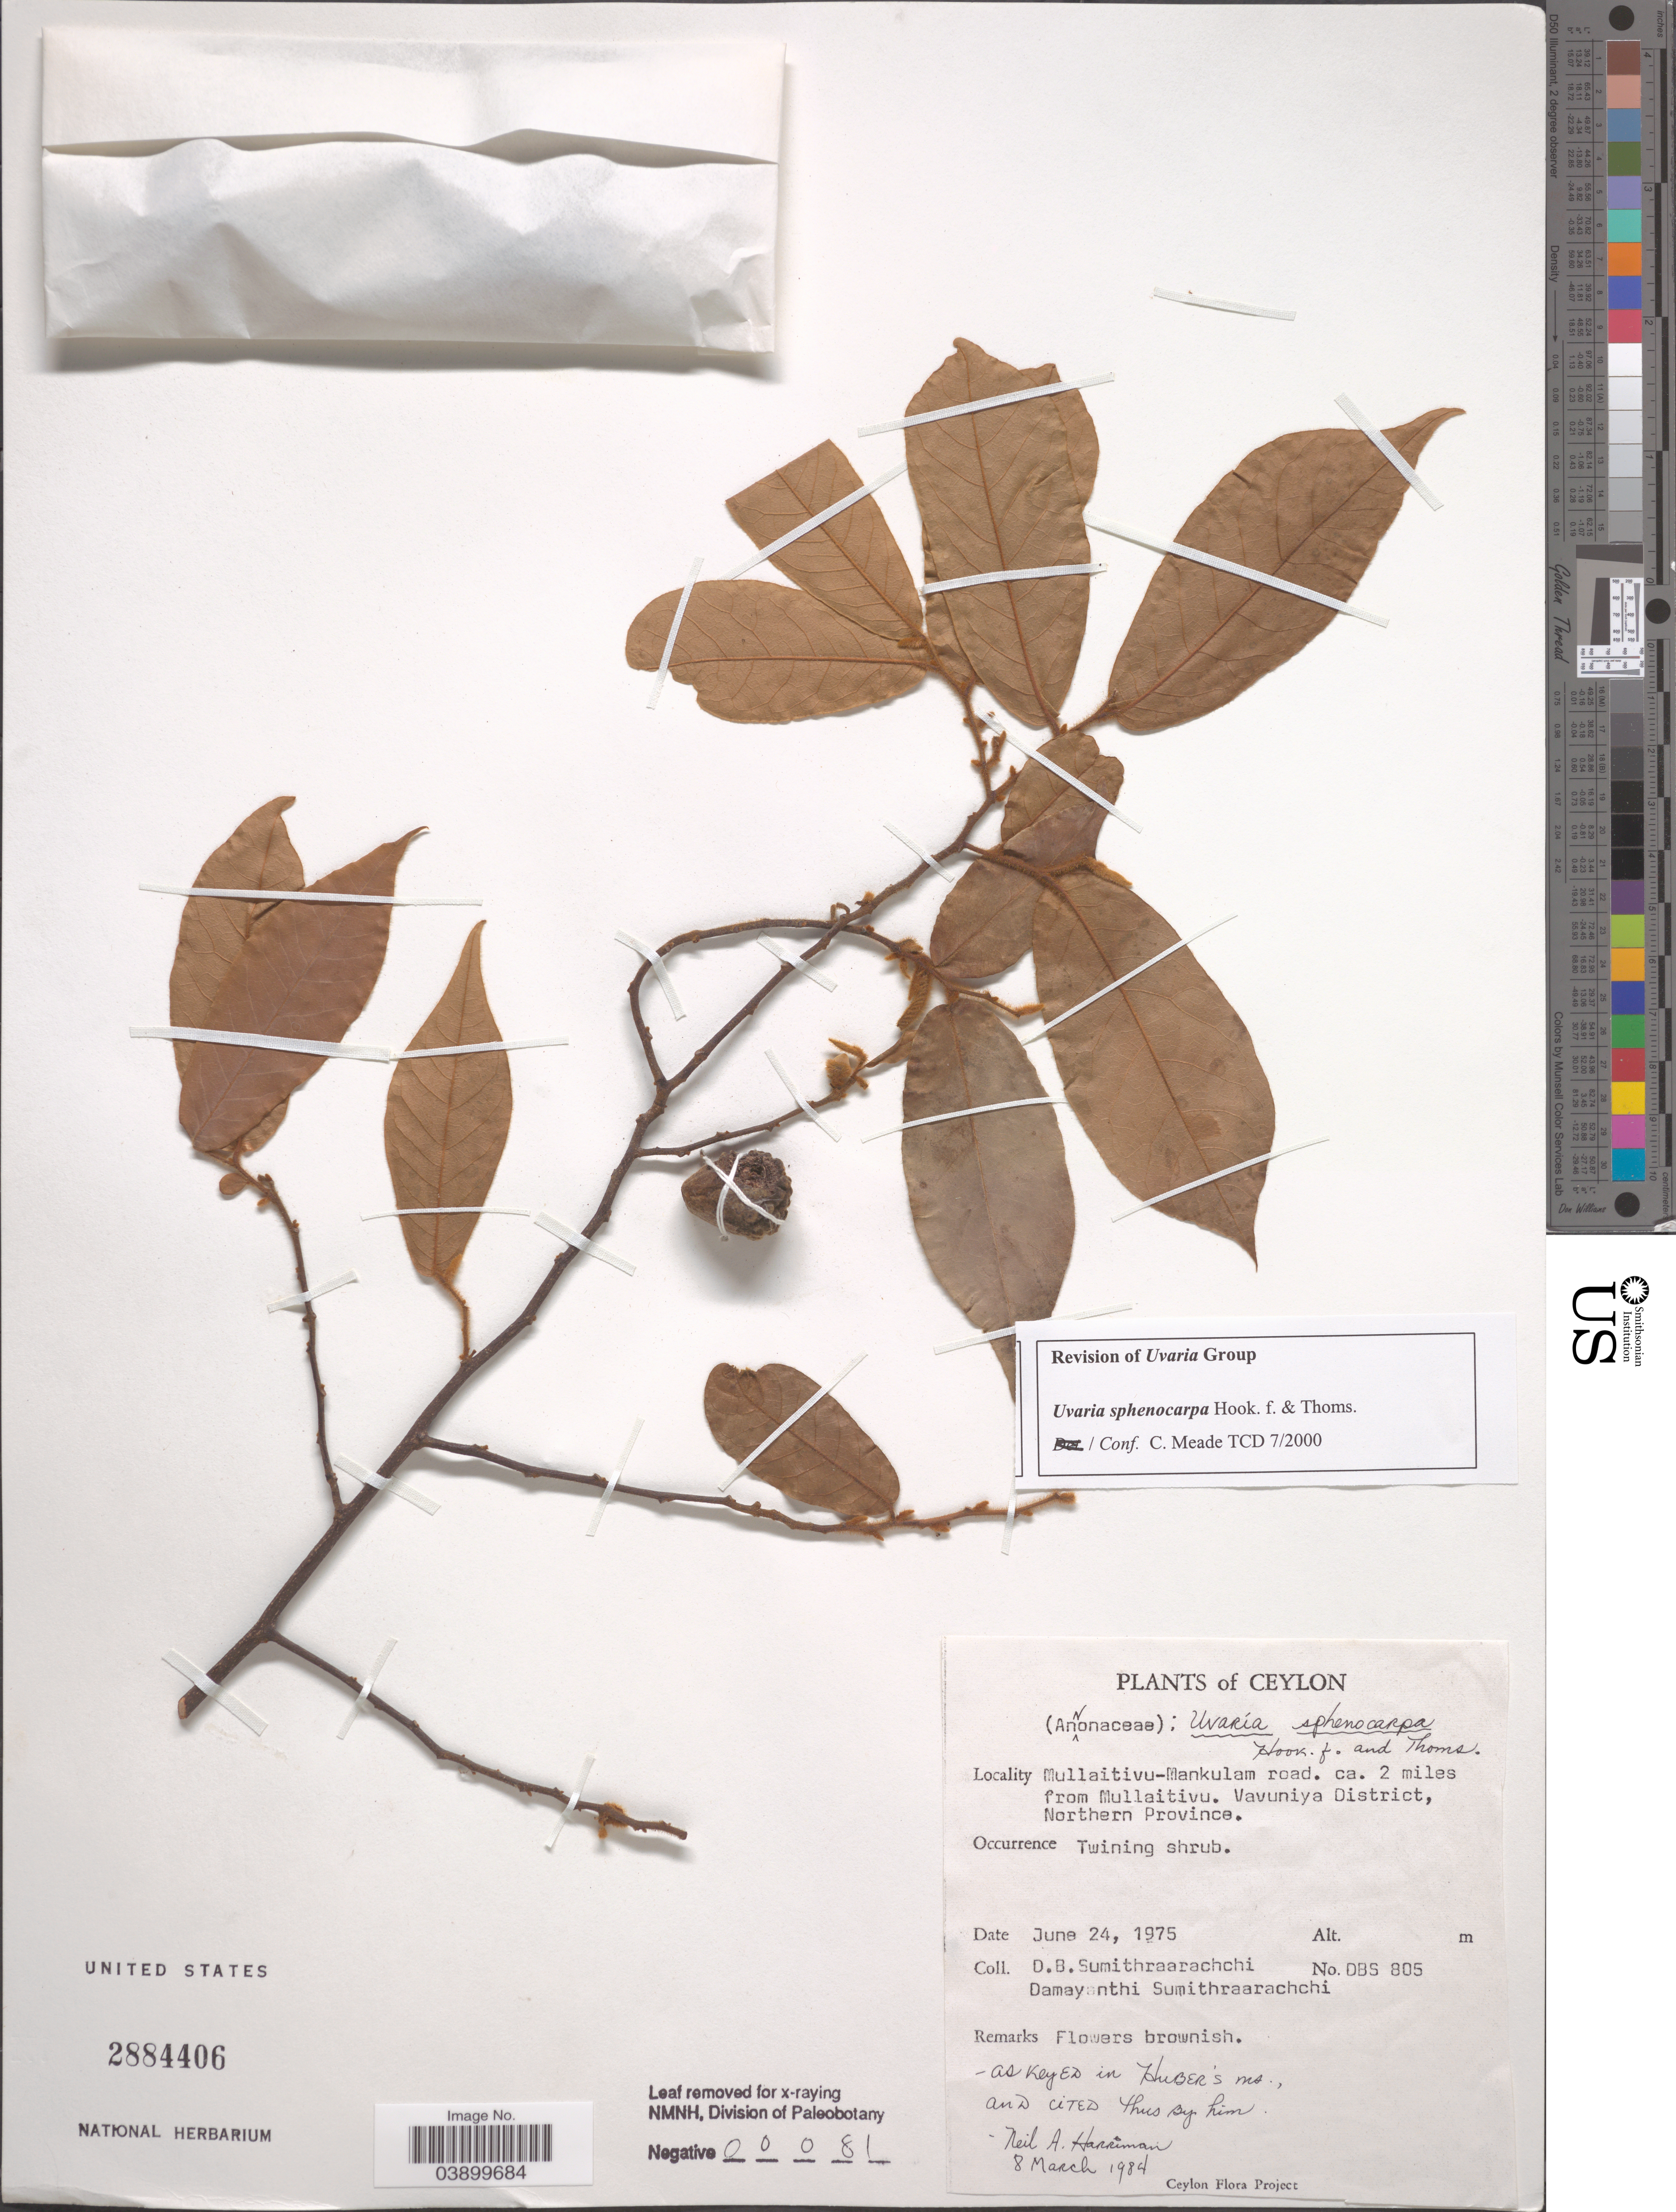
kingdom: Plantae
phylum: Tracheophyta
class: Magnoliopsida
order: Magnoliales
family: Annonaceae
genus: Uvaria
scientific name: Uvaria sphenocarpa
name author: Hook. & Thomson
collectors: D. B. Sumithraarachchi & D. Sumithraarachchi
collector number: DBS 805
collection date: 1975-06-24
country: Sri Lanka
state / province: Northern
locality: Ceylon. Mullaitivu-Mankulam road. ca. 2 miles from Mullaitivu. Vavuniya District.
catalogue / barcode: US 2884406